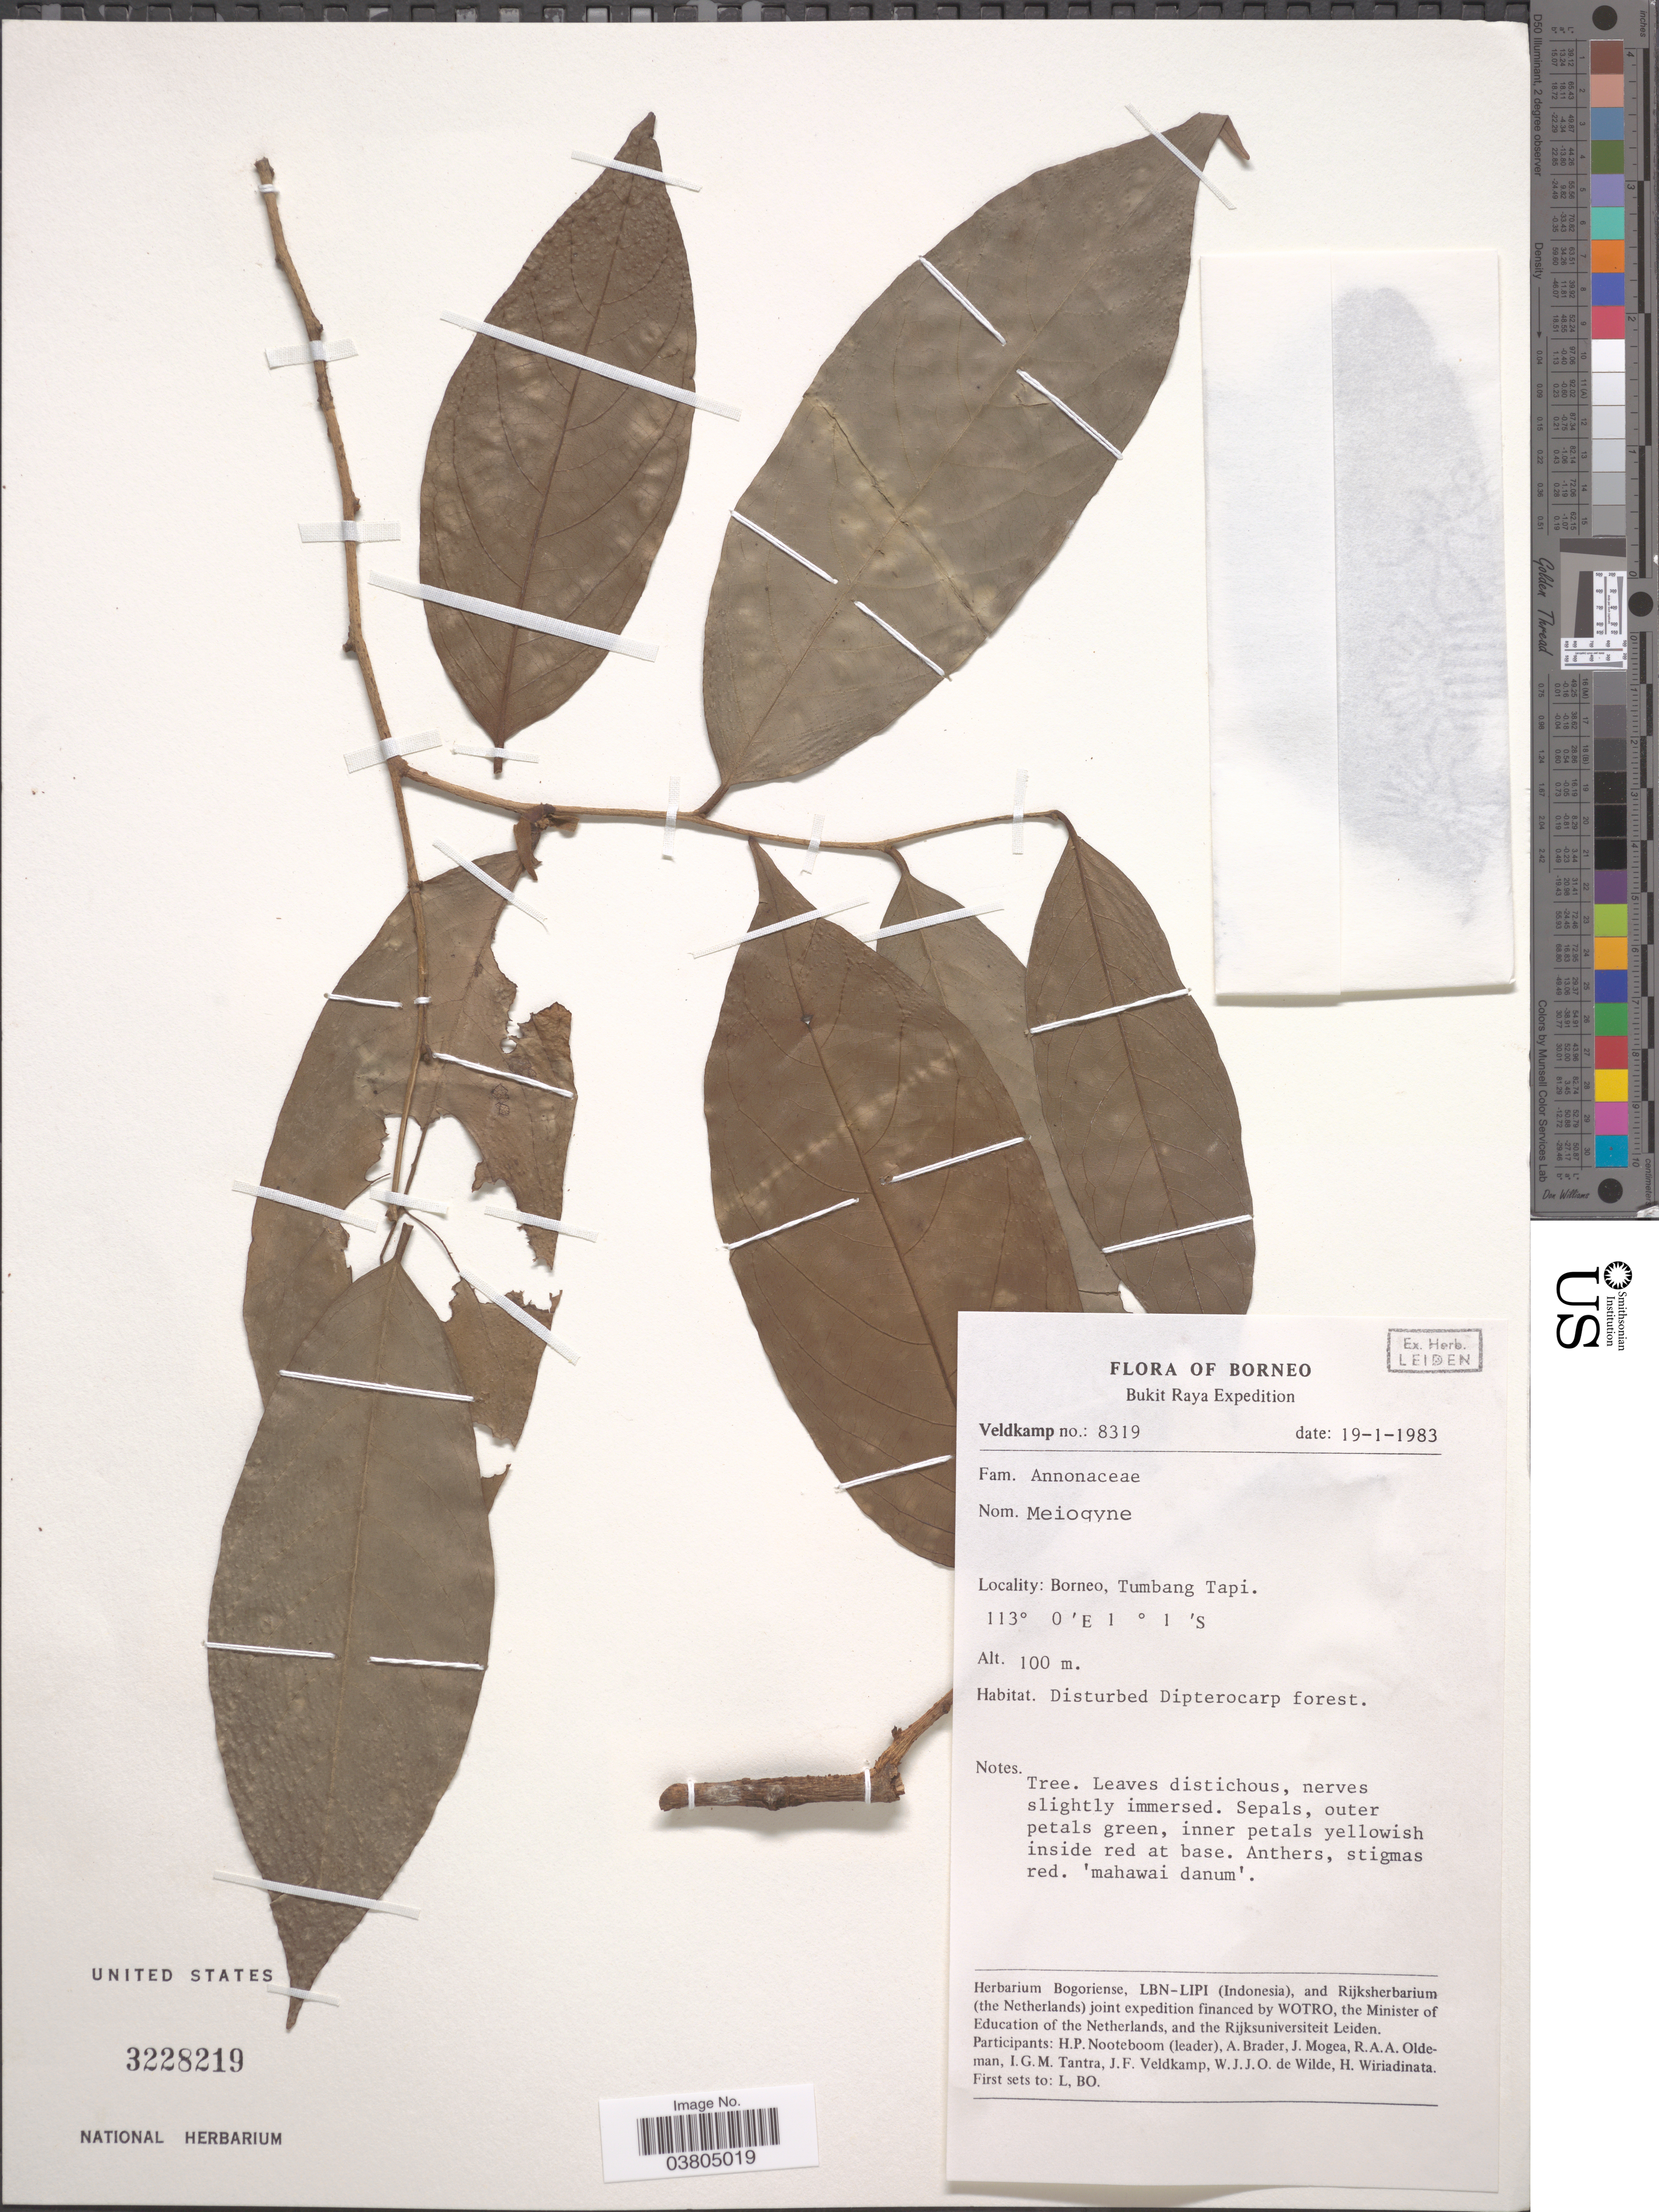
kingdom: Plantae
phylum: Tracheophyta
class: Magnoliopsida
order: Magnoliales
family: Annonaceae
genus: Meiogyne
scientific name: Meiogyne stenopetala subsp. insularis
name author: (A.C. Sm.) Heusden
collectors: J. F. Veldkamp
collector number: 8319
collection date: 1983-01-19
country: Indonesia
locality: Borneo. Bukit Raya. Tumbang Tapi.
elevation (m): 100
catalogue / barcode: US 3228219